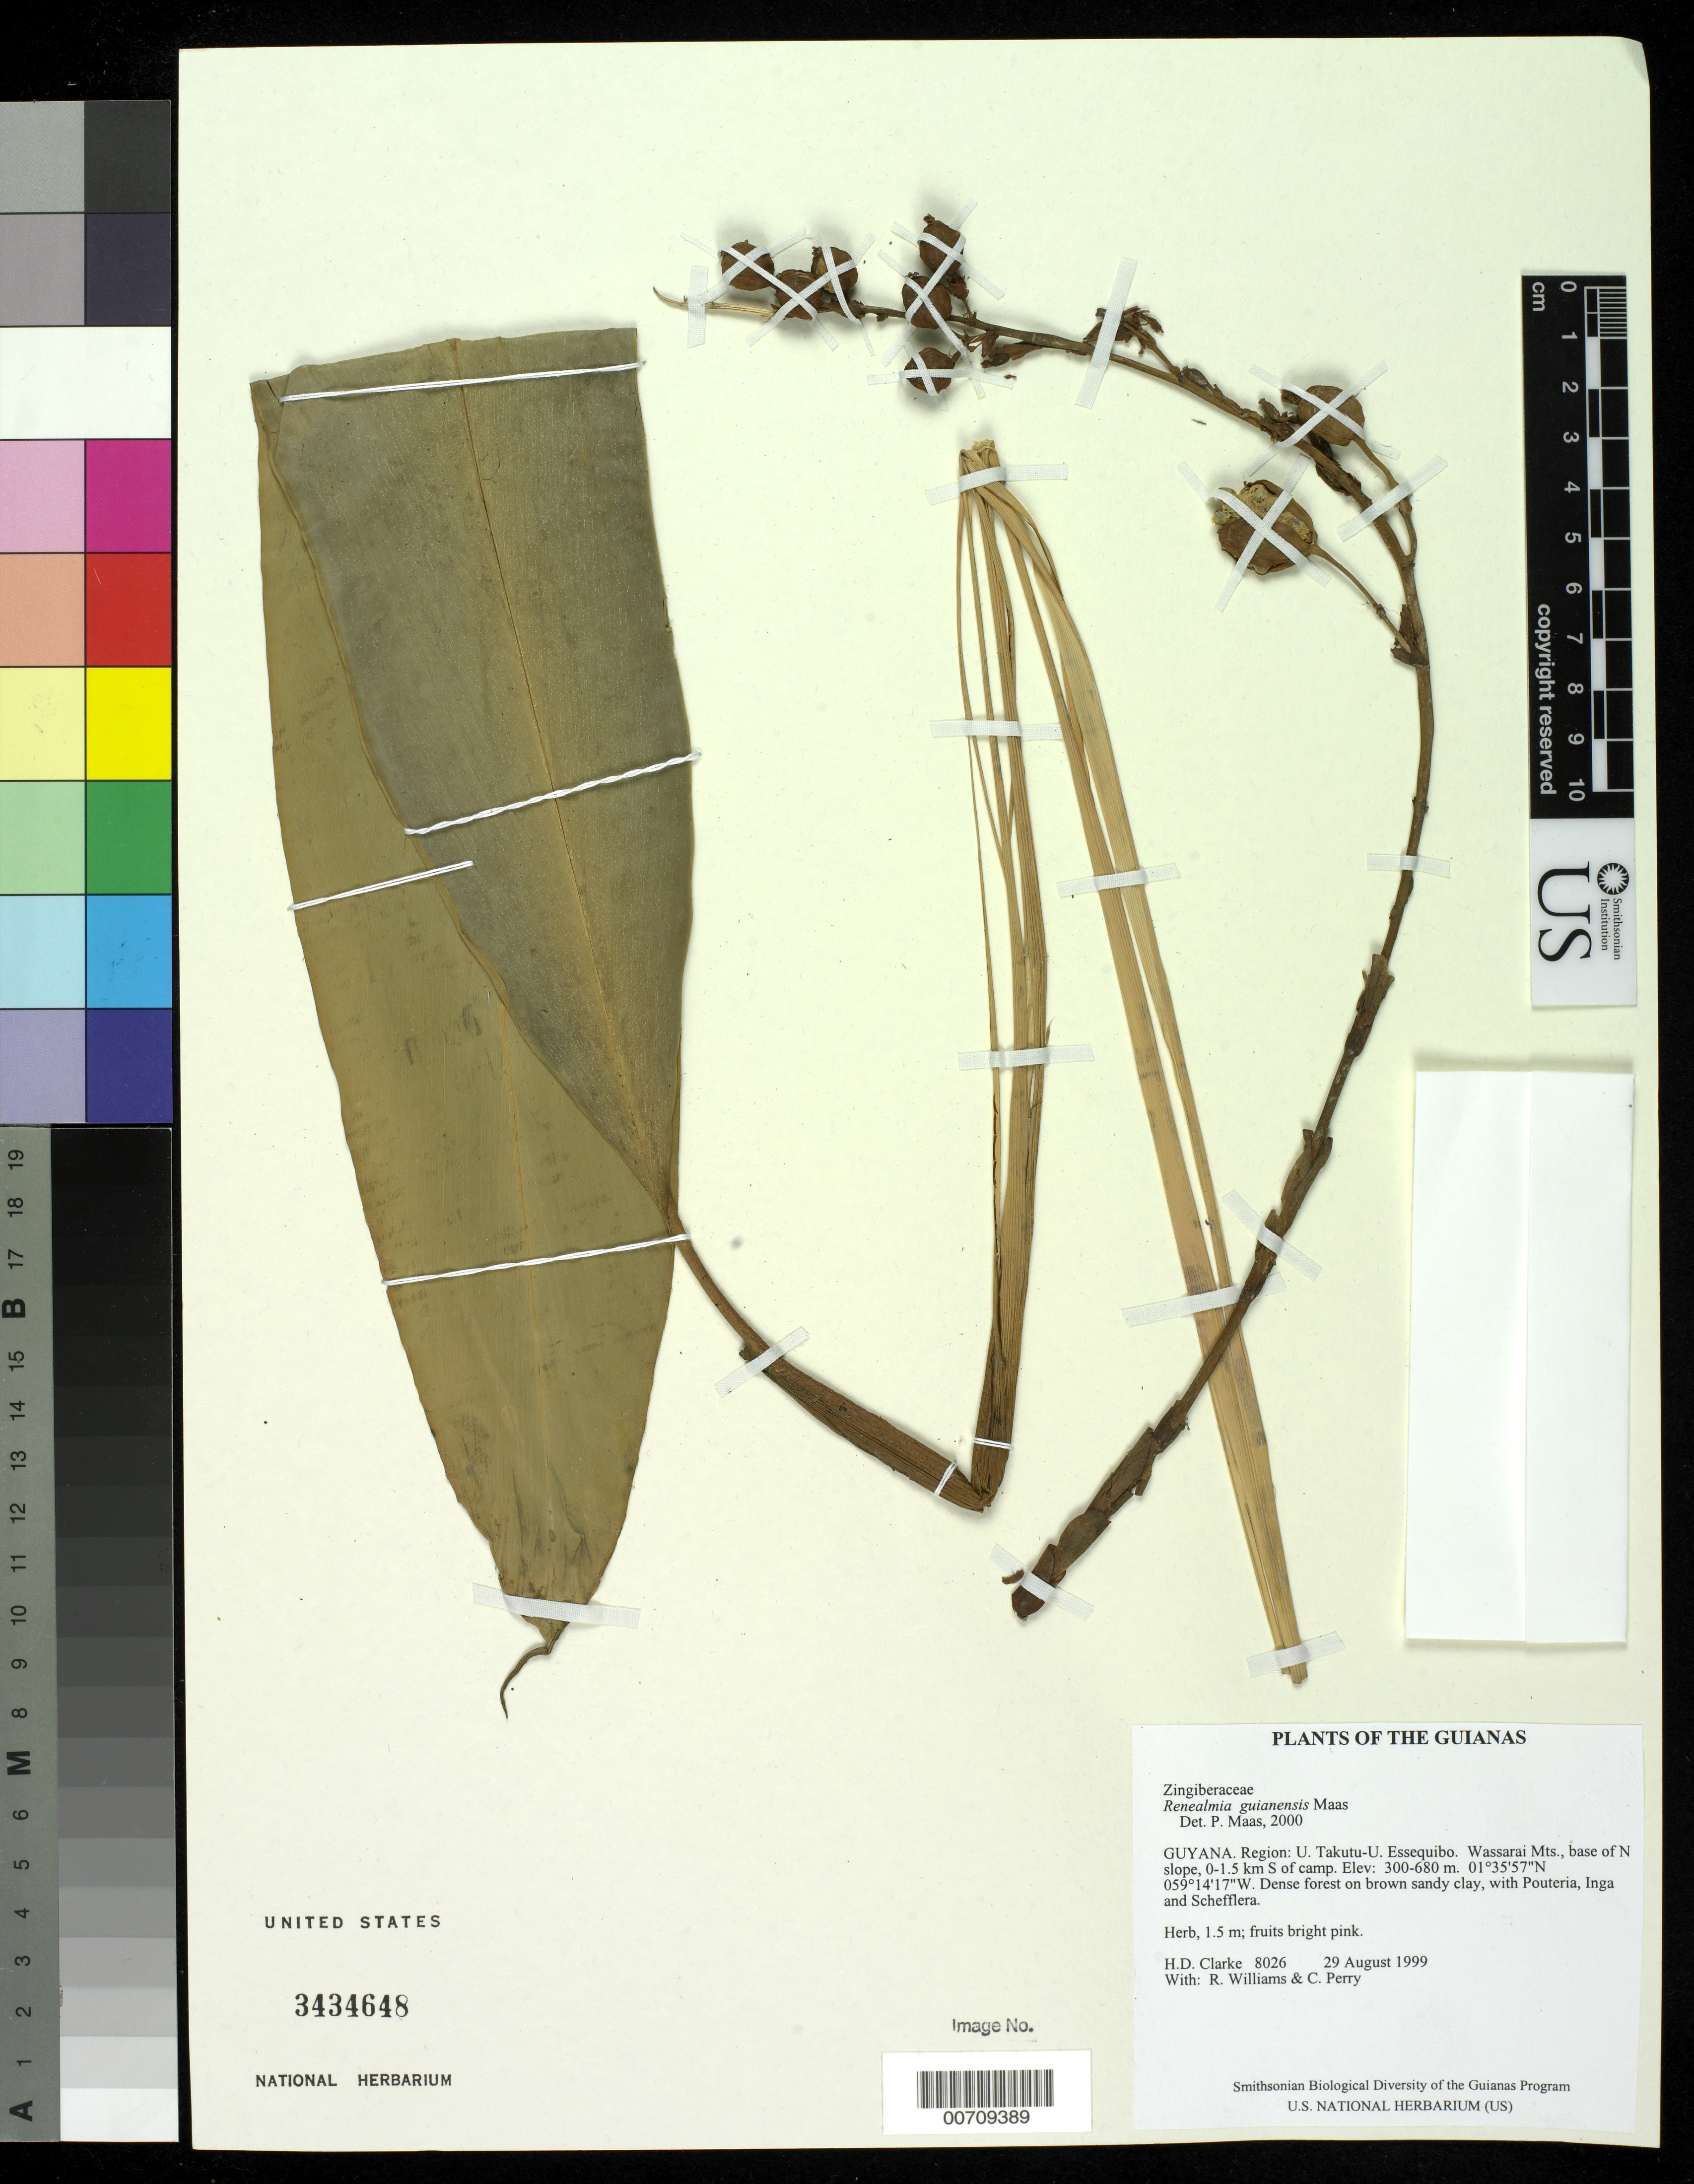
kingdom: Plantae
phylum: Tracheophyta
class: Liliopsida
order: Zingiberales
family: Zingiberaceae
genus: Renealmia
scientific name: Renealmia guianensis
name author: Maas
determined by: Maas, Paul J. M.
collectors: H. D. Clarke, R. Williams & C. Perry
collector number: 8026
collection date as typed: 29 August 1999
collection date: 1999-08-29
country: Guyana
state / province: U. Takutu-U. Essequibo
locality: Wassarai Mts., base of N slope, 0-1.5 km S of camp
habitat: Dense forest on brown sandy clay, with Pouteria, Inga and Schefflera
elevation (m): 300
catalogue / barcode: US 3434648